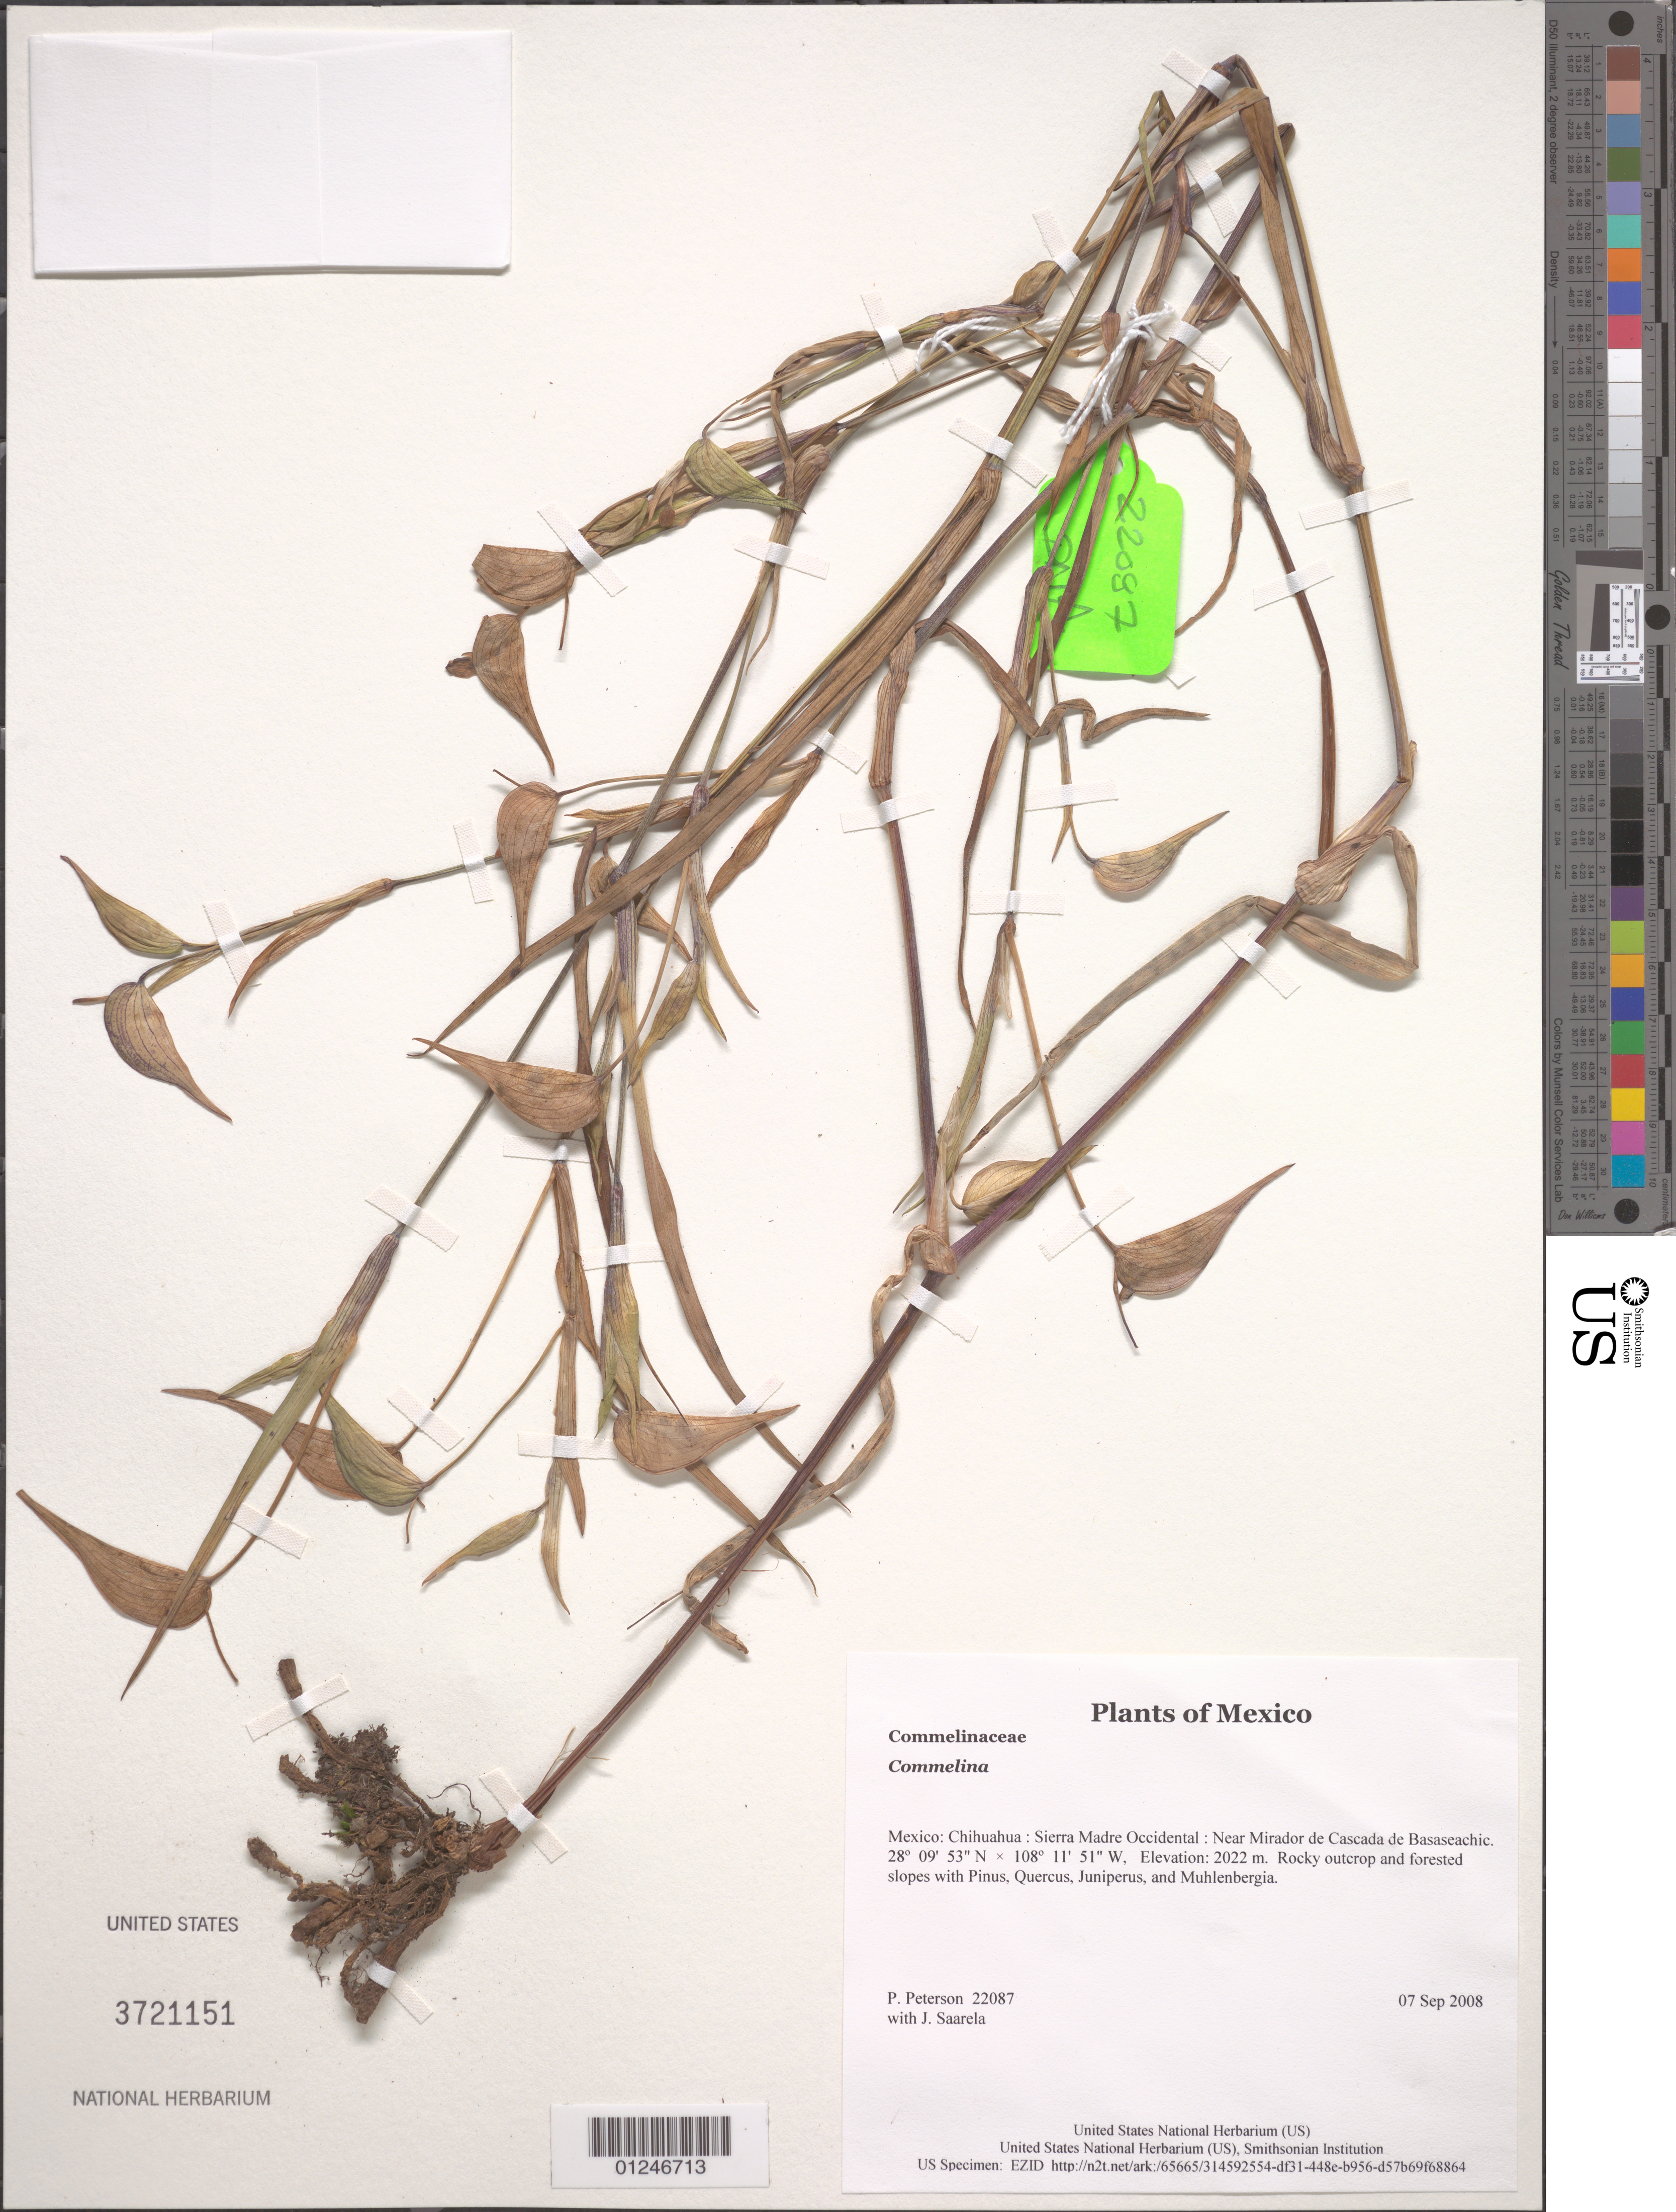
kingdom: Plantae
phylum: Tracheophyta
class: Liliopsida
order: Commelinales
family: Commelinaceae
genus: Commelina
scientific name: Commelina sp.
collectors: P. M. Peterson & J. Saarela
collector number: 22087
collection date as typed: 07 Sep 2008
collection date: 2008-09-07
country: Mexico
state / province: Chihuahua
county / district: Sierra Madre Occidental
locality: Near Mirador de Cascada de Basaseachic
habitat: Rocky outcrop and forested slopes with Pinus, Quercus, Juniperus, and Muhlenbergia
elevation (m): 2022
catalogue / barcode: US 3721151